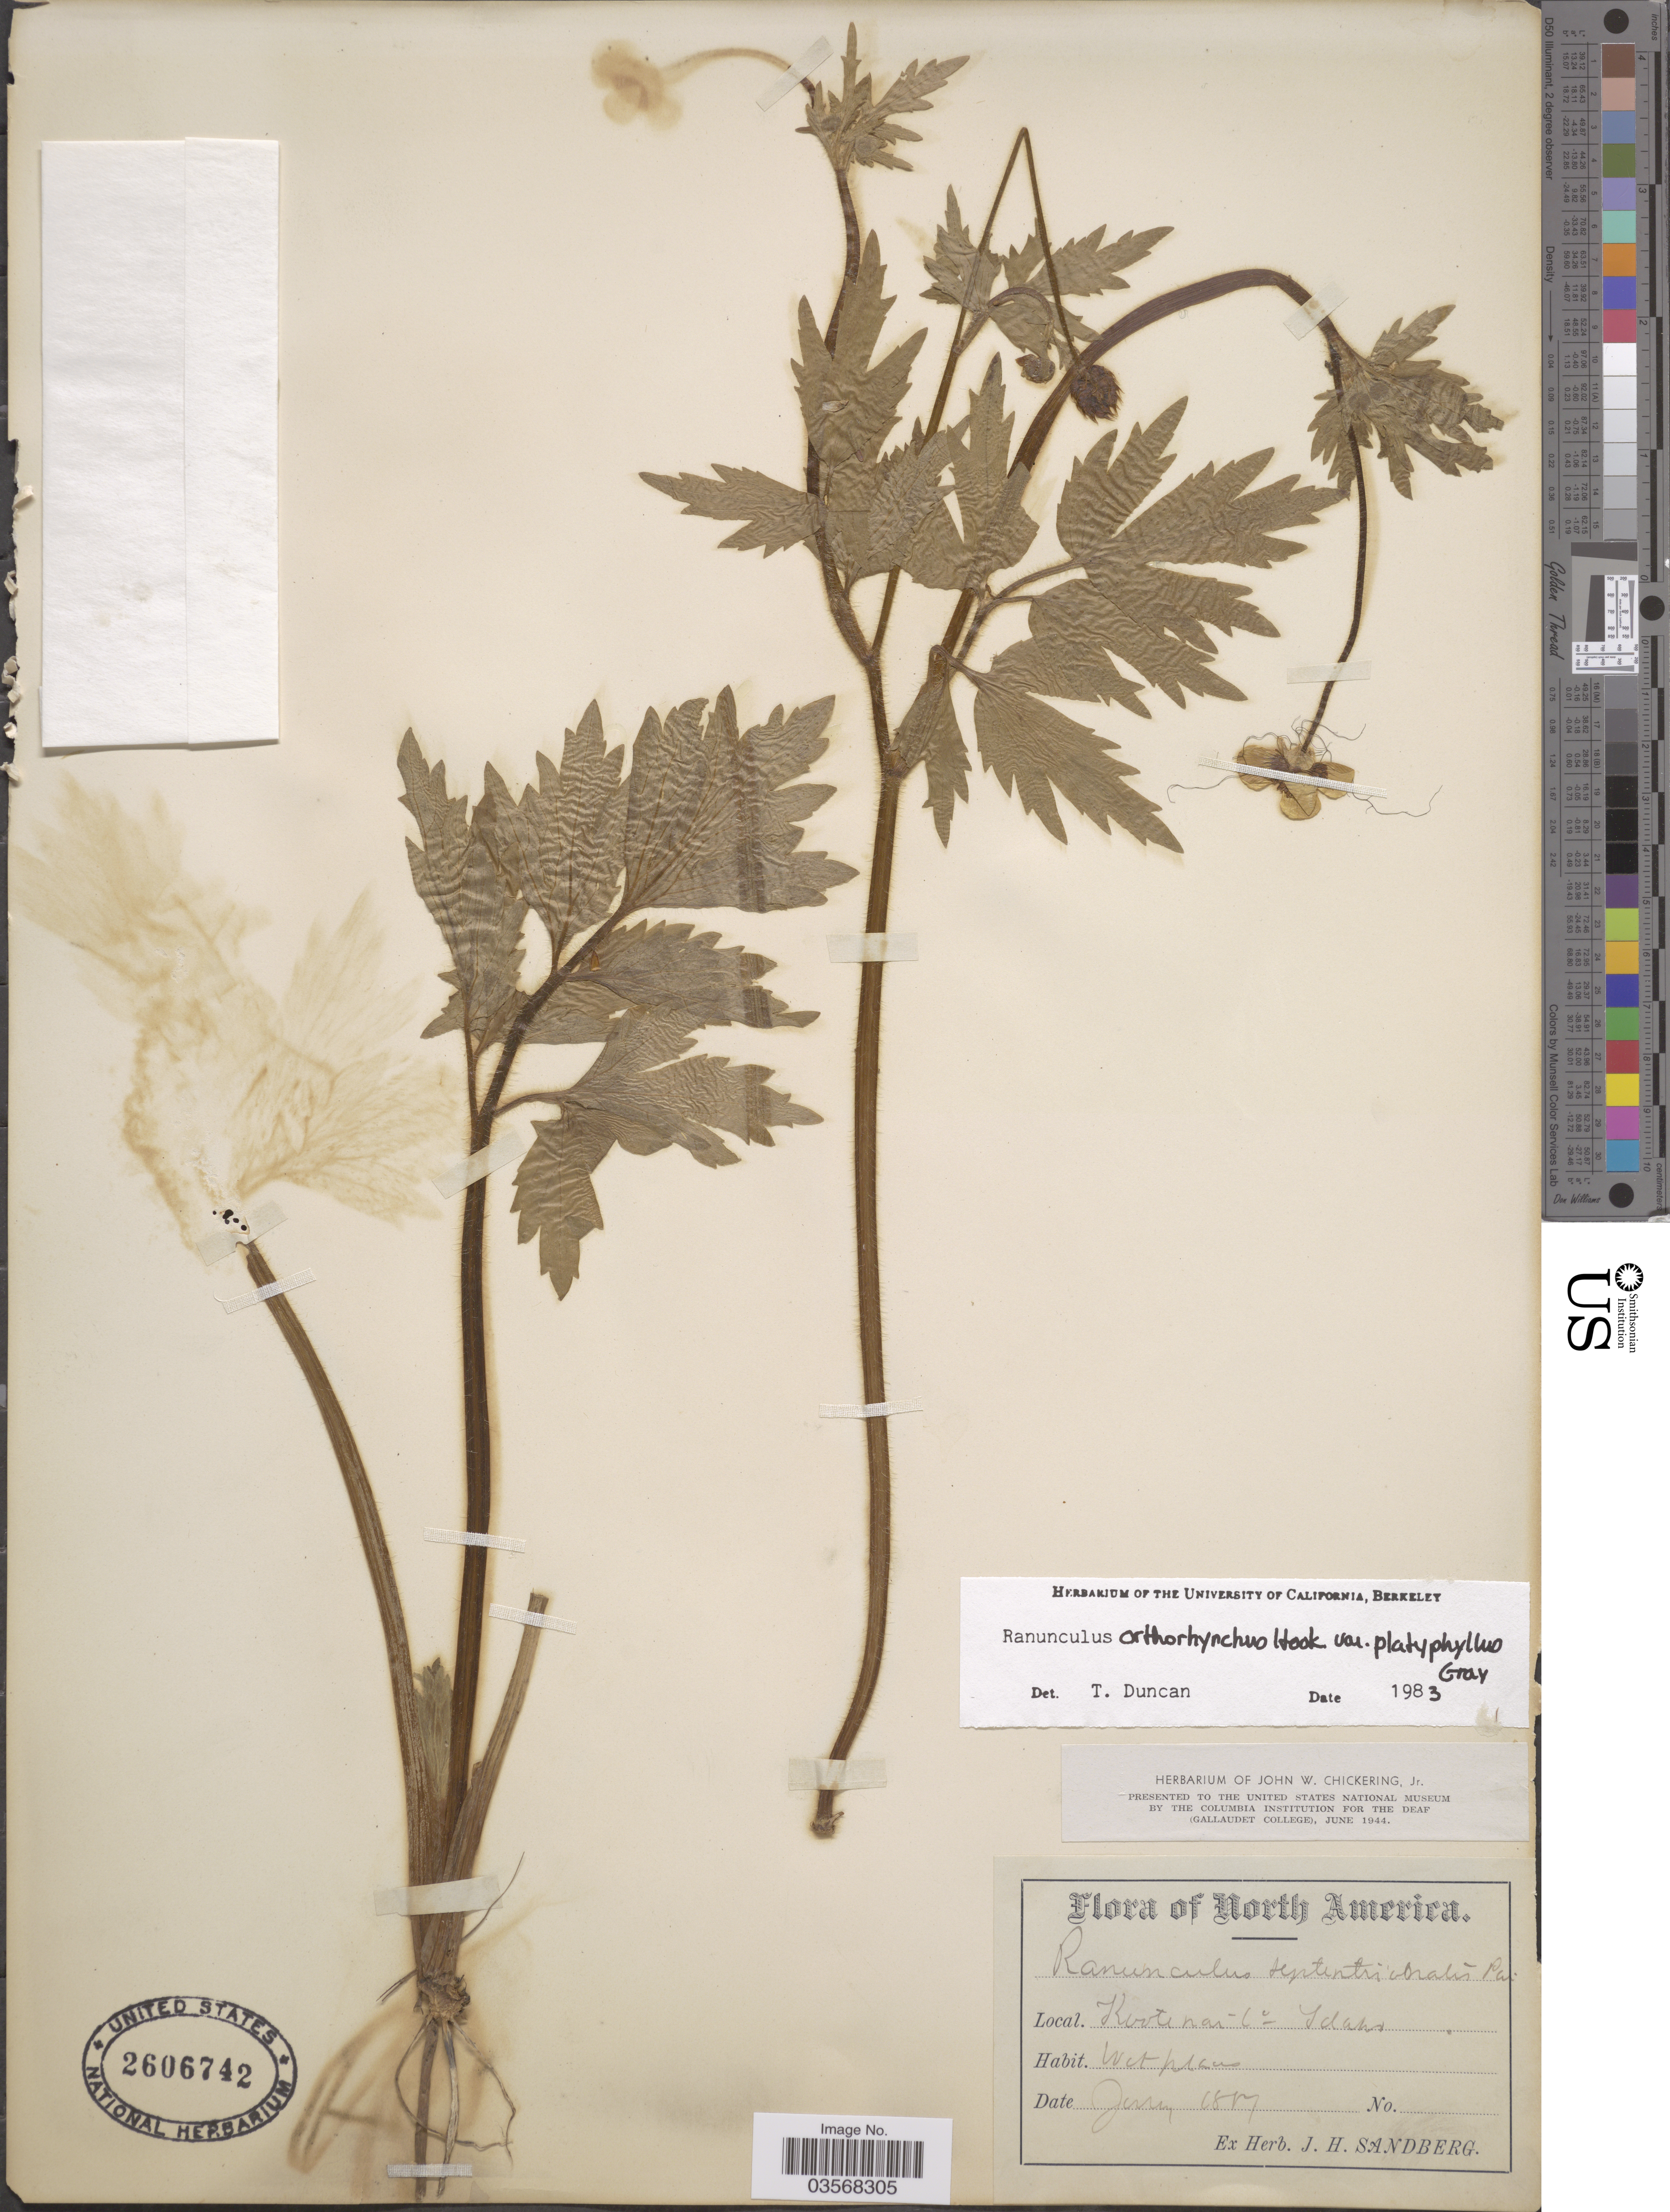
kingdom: Plantae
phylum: Tracheophyta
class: Magnoliopsida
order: Ranunculales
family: Ranunculaceae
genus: Ranunculus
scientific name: Ranunculus orthorhynchus var. platyphyllus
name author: A. Gray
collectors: ex. herb. J. H. Sandberg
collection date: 1881-07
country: United States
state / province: Idaho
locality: Kootenai Co.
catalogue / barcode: US 2606742